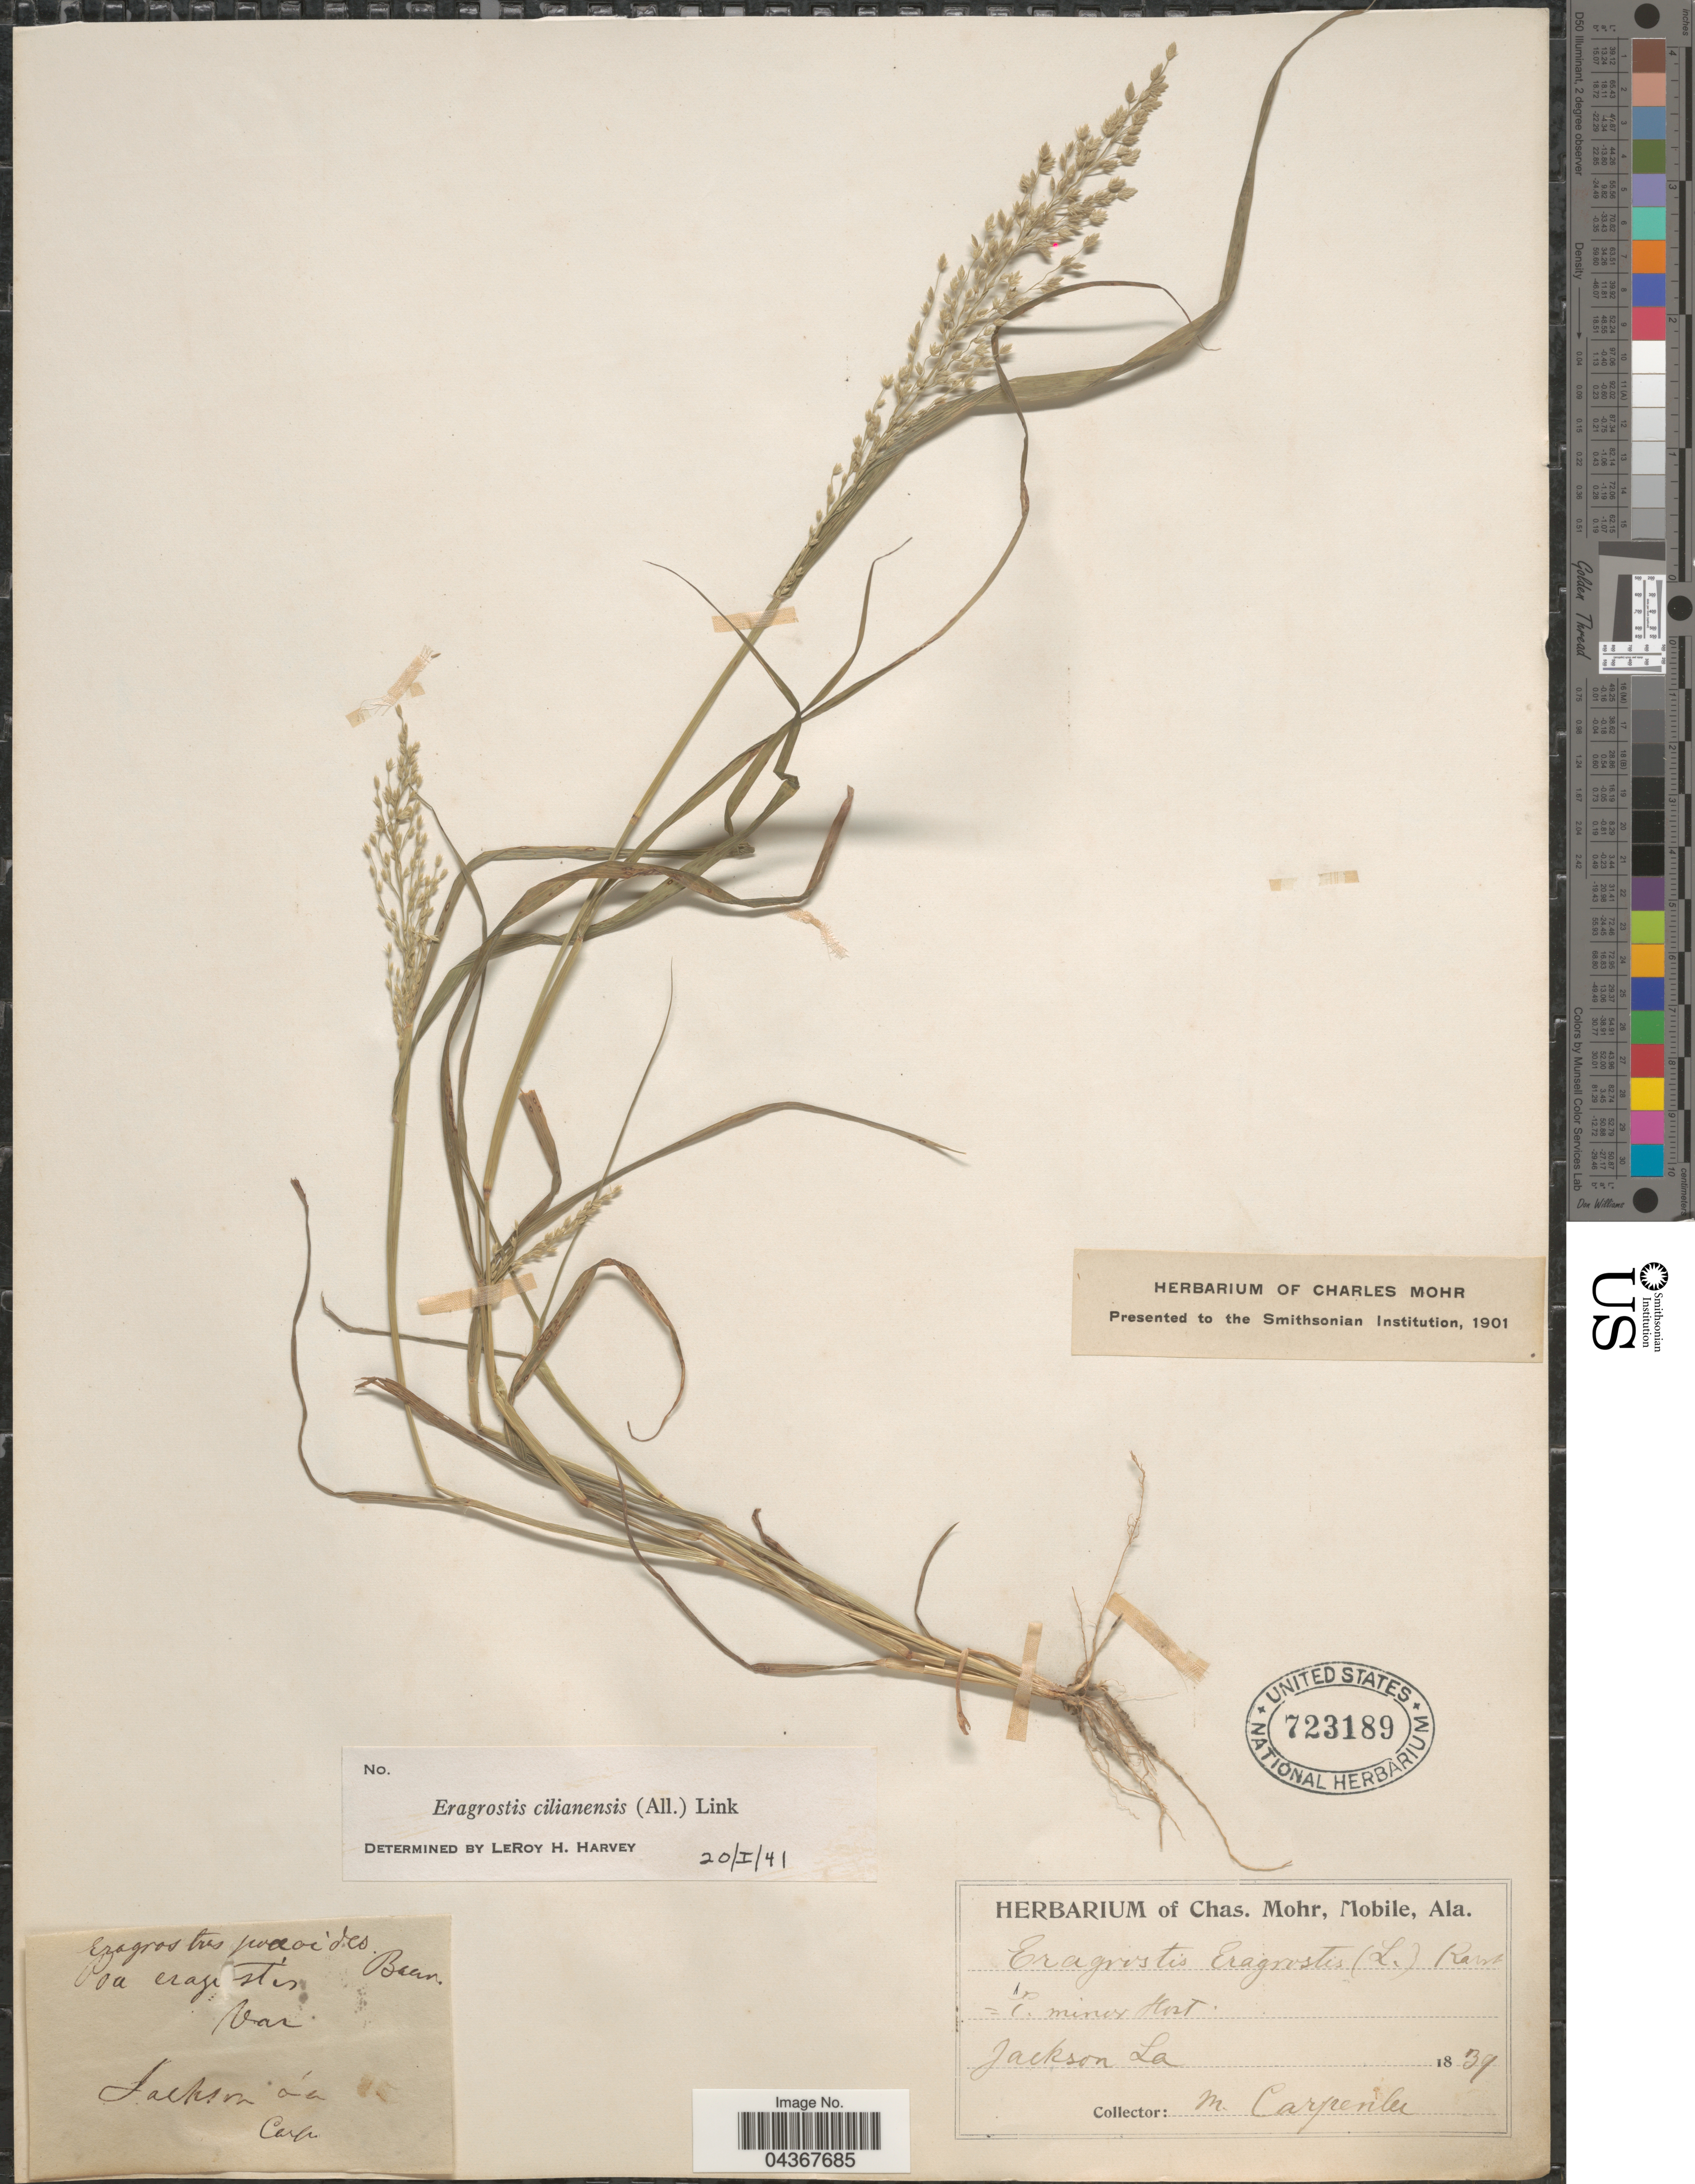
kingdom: Plantae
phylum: Tracheophyta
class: Liliopsida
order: Poales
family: Poaceae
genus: Eragrostis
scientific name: Eragrostis cilianensis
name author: (Bellardi) Vignolo ex Janch.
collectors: M. Carpenter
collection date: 1839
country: United States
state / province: Louisiana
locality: Jackson.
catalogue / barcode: US 723189